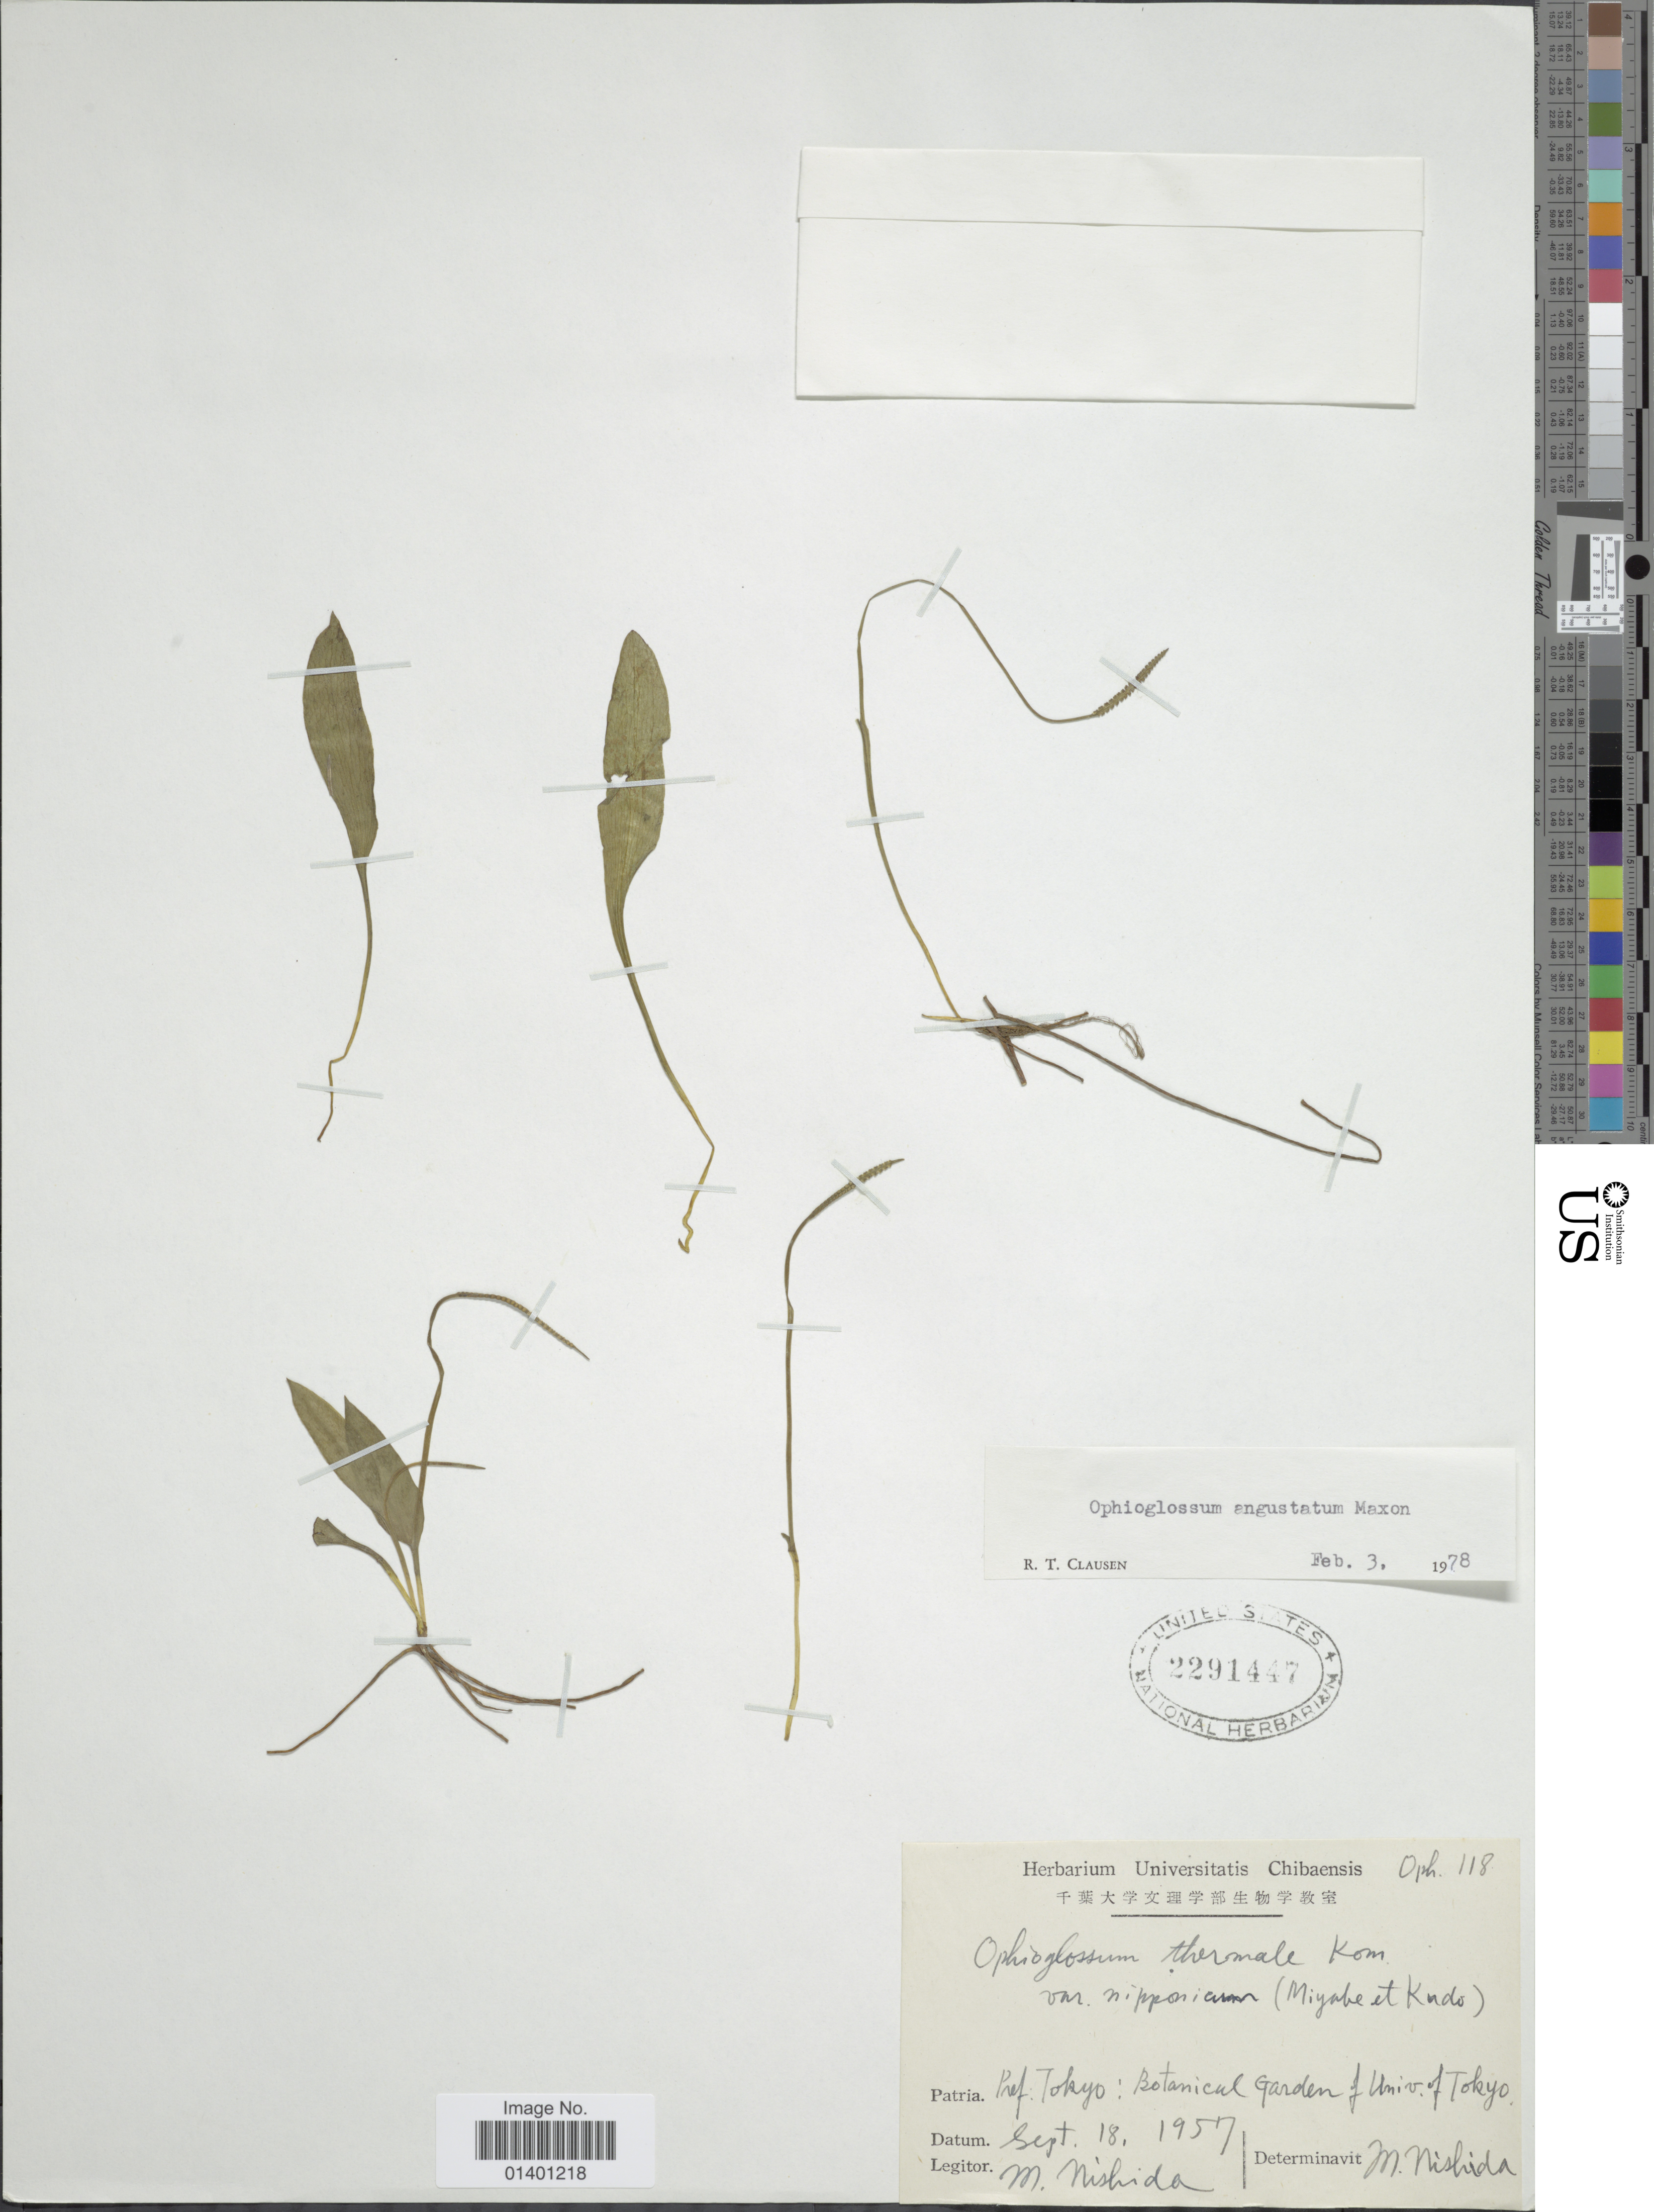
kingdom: Plantae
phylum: Tracheophyta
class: Polypodiopsida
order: Ophioglossales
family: Ophioglossaceae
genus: Ophioglossum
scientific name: Ophioglossum angustulatum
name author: Maxon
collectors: M. Nishida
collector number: oph. 118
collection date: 1957-09-18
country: Japan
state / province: Tokyo, Federal City of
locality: Botanical Garden of Univ. Tokyo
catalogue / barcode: US 2291447